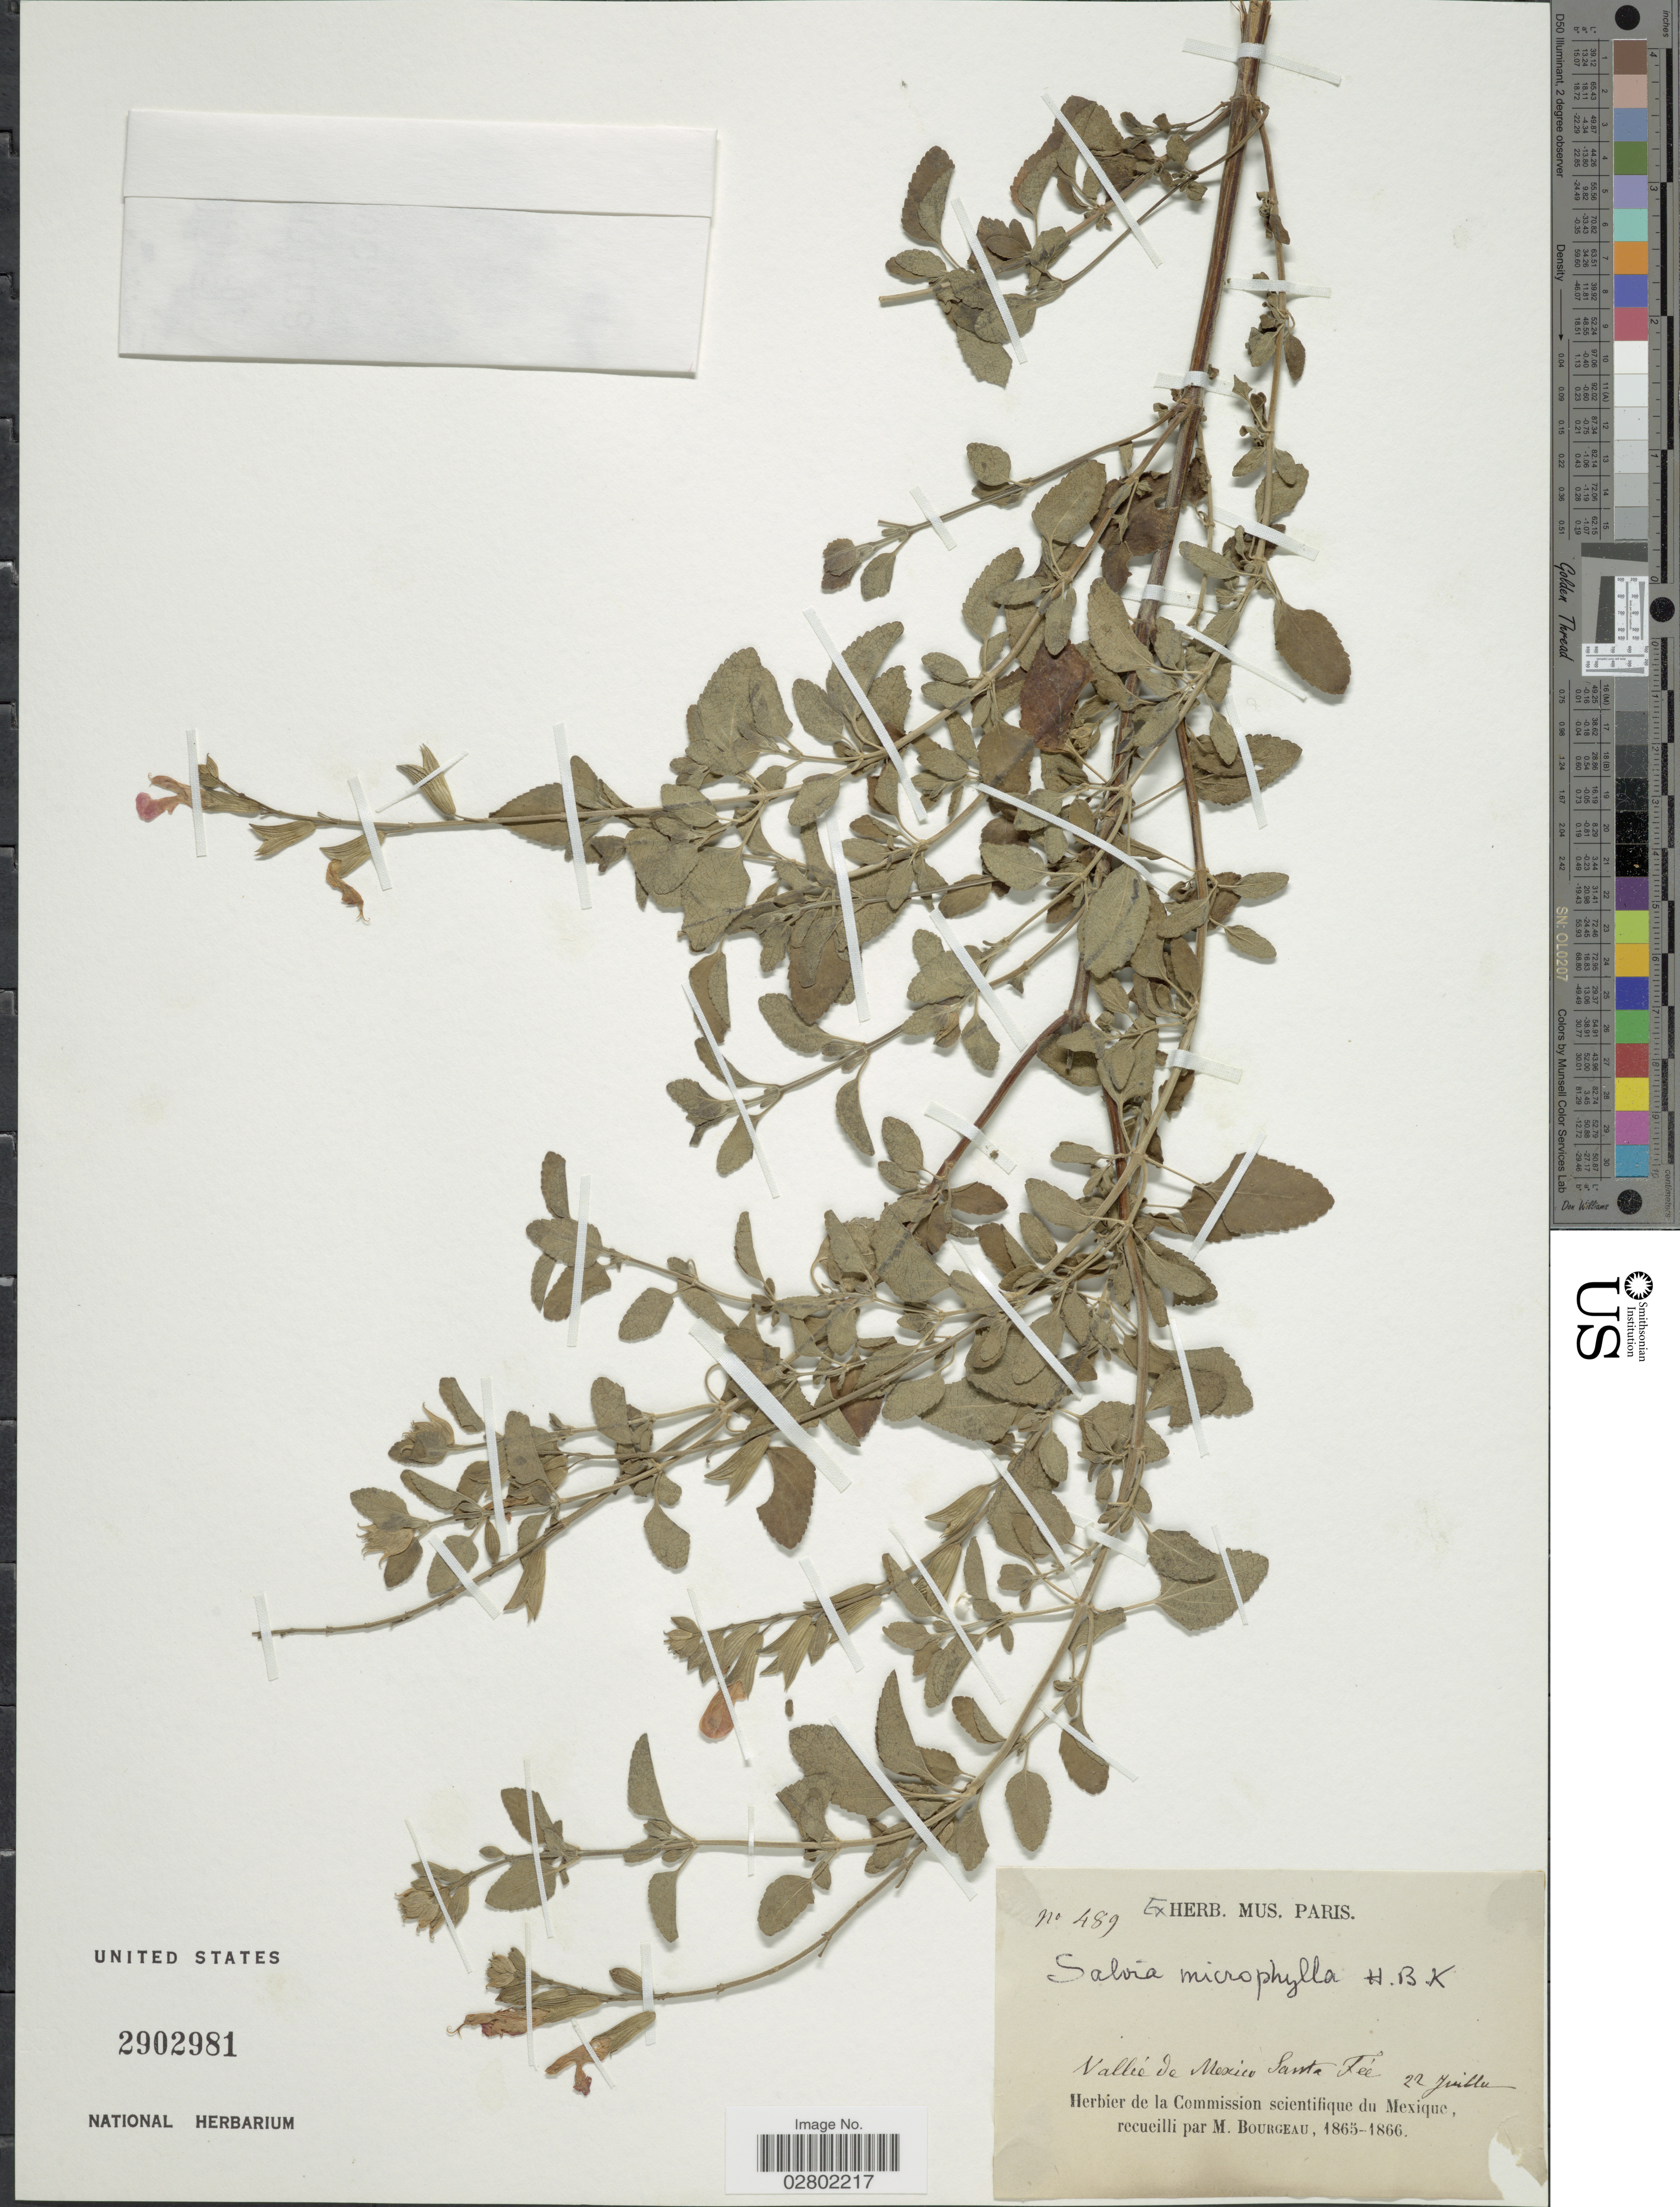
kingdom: Plantae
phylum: Tracheophyta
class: Magnoliopsida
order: Lamiales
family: Lamiaceae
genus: Salvia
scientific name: Salvia microphylla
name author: Kunth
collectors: M. Bourgeau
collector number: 489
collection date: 1865-07-22/1866-07-22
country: Mexico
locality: Vallée de Mexico, Santa Fée.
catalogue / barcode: US 2902981